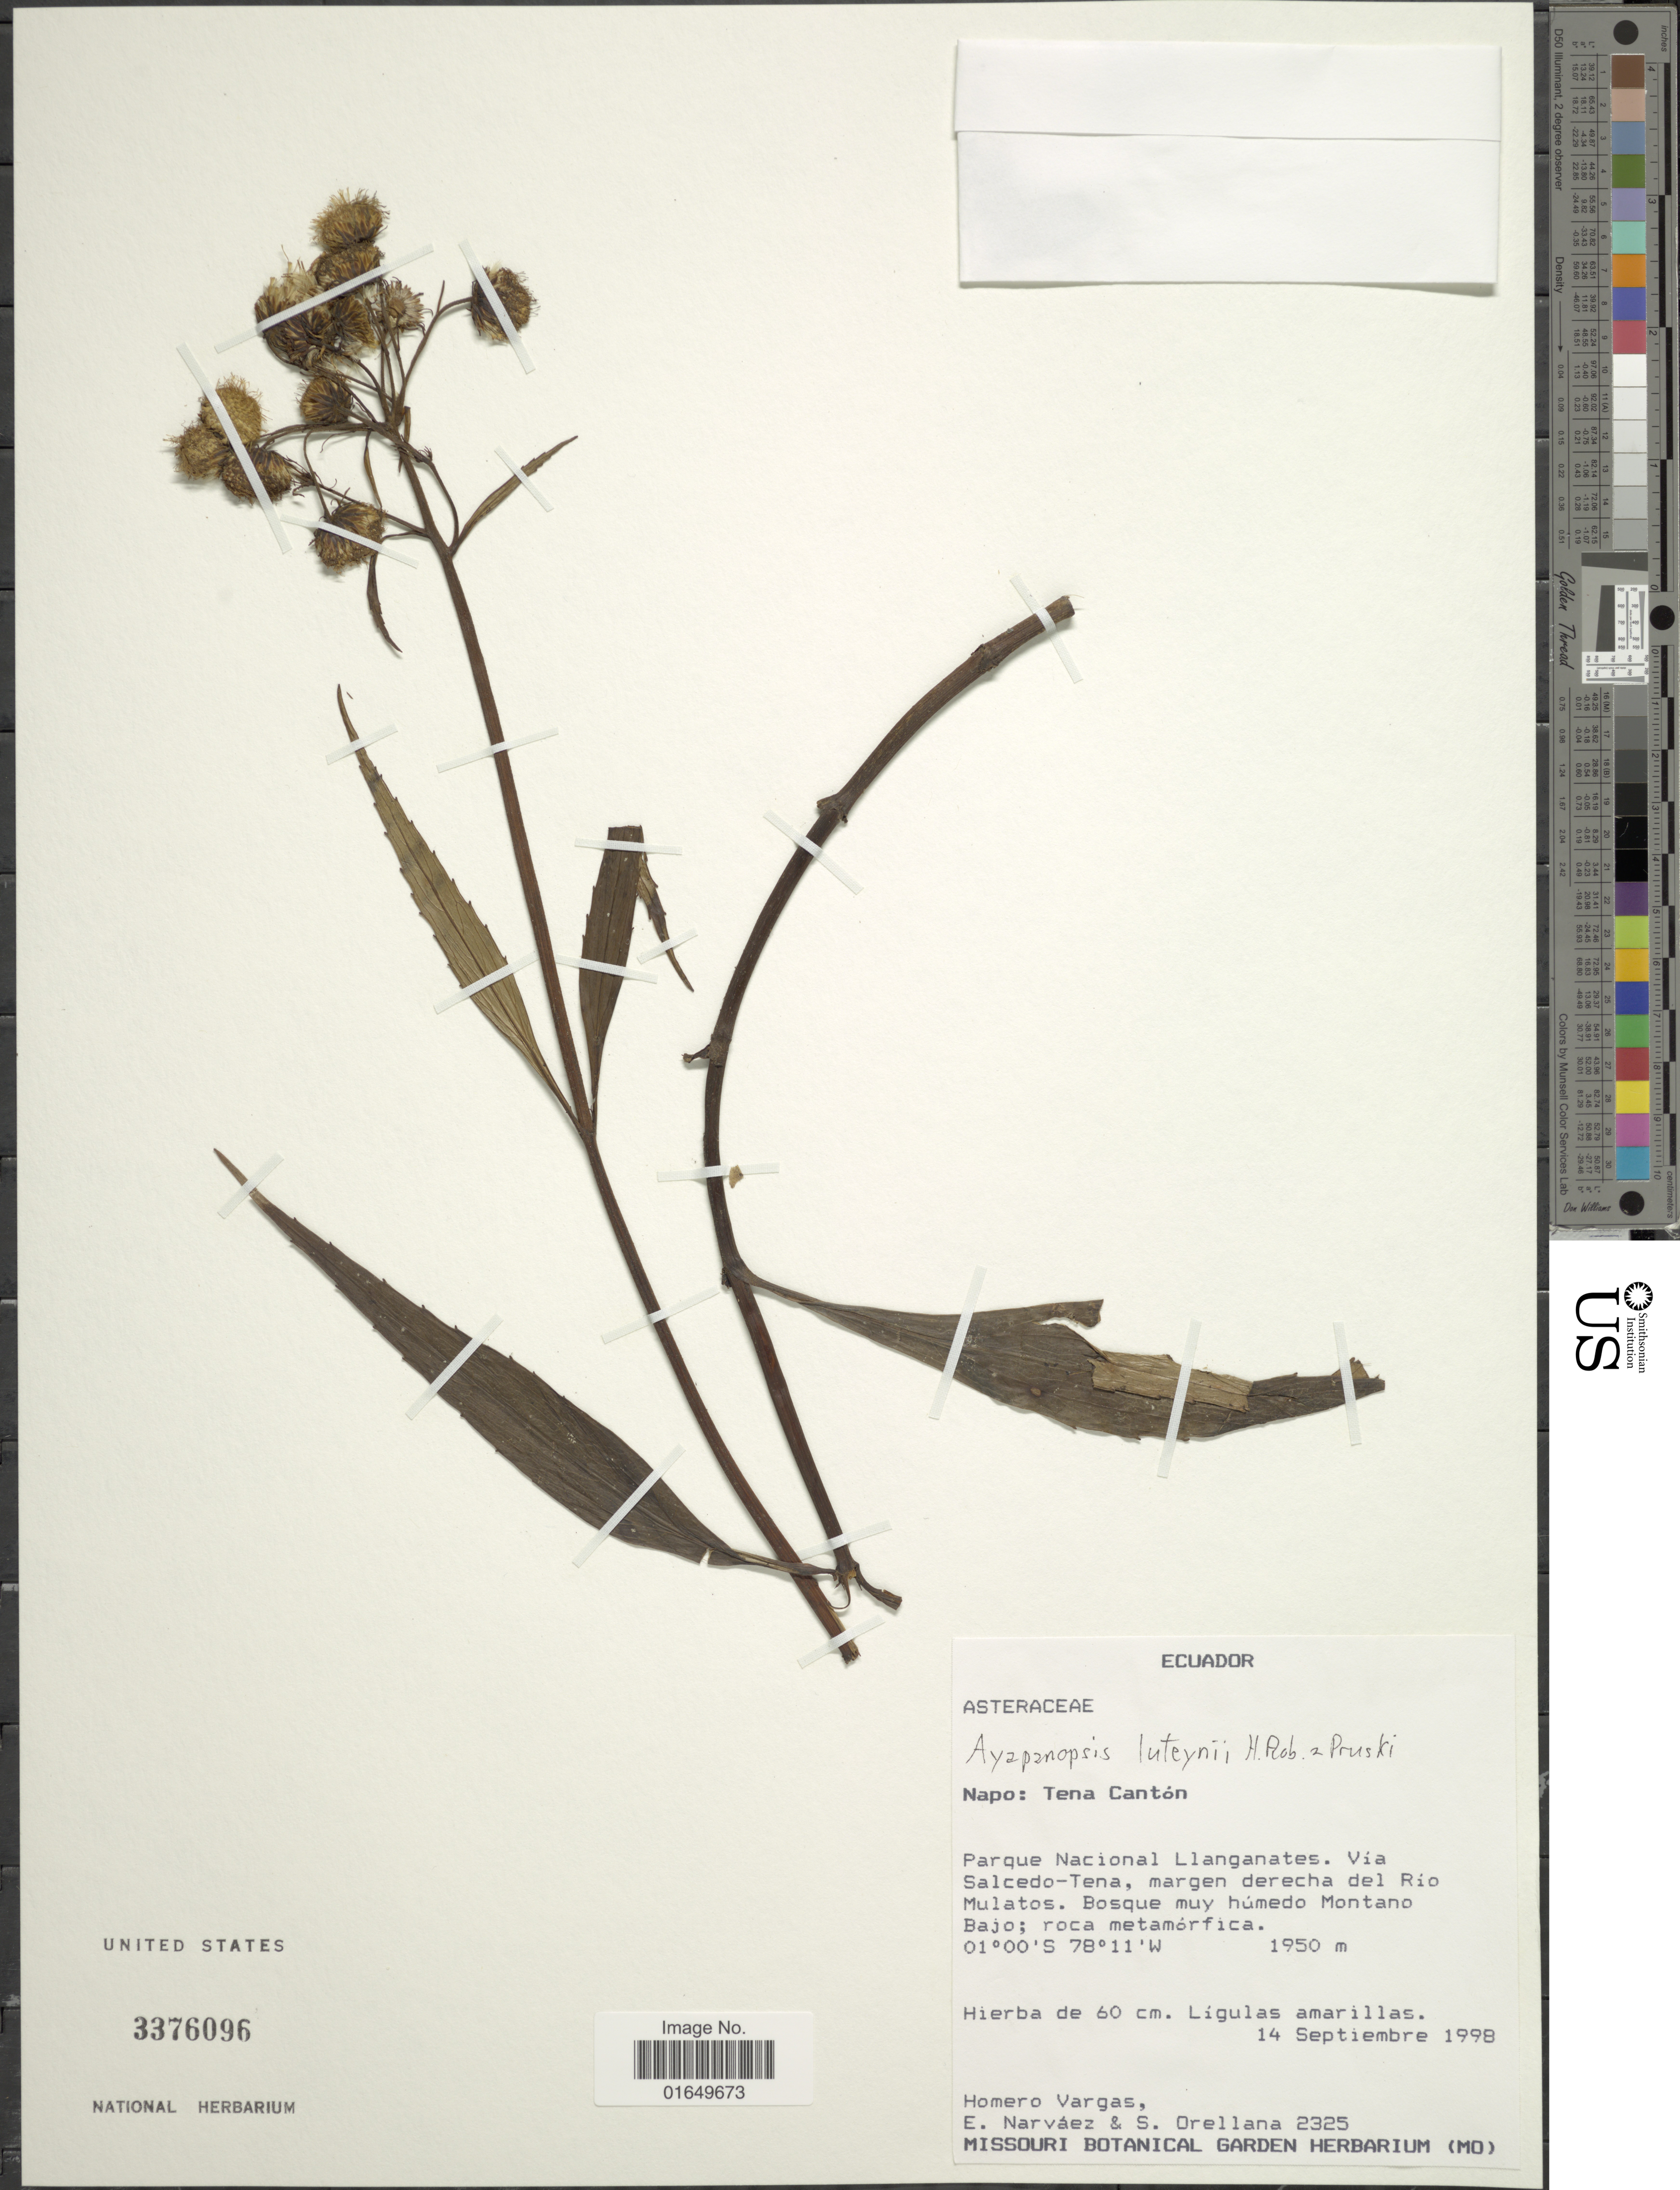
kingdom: Plantae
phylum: Tracheophyta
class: Magnoliopsida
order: Asterales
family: Asteraceae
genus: Ayapanopsis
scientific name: Ayapanopsis luteynii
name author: H. Rob. & Pruski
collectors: H. Vargas, E. Narváez & S. Orellana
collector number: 2325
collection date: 1998-09-14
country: Ecuador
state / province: Napo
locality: Tena Cantón. Parque Nacional Llanganates. Via Salcedo-Tena, margen derecha del rio Mulatos. Bosque muy húmedo Montano Bajo; roca metamórfica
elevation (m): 1950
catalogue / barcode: US 3376096